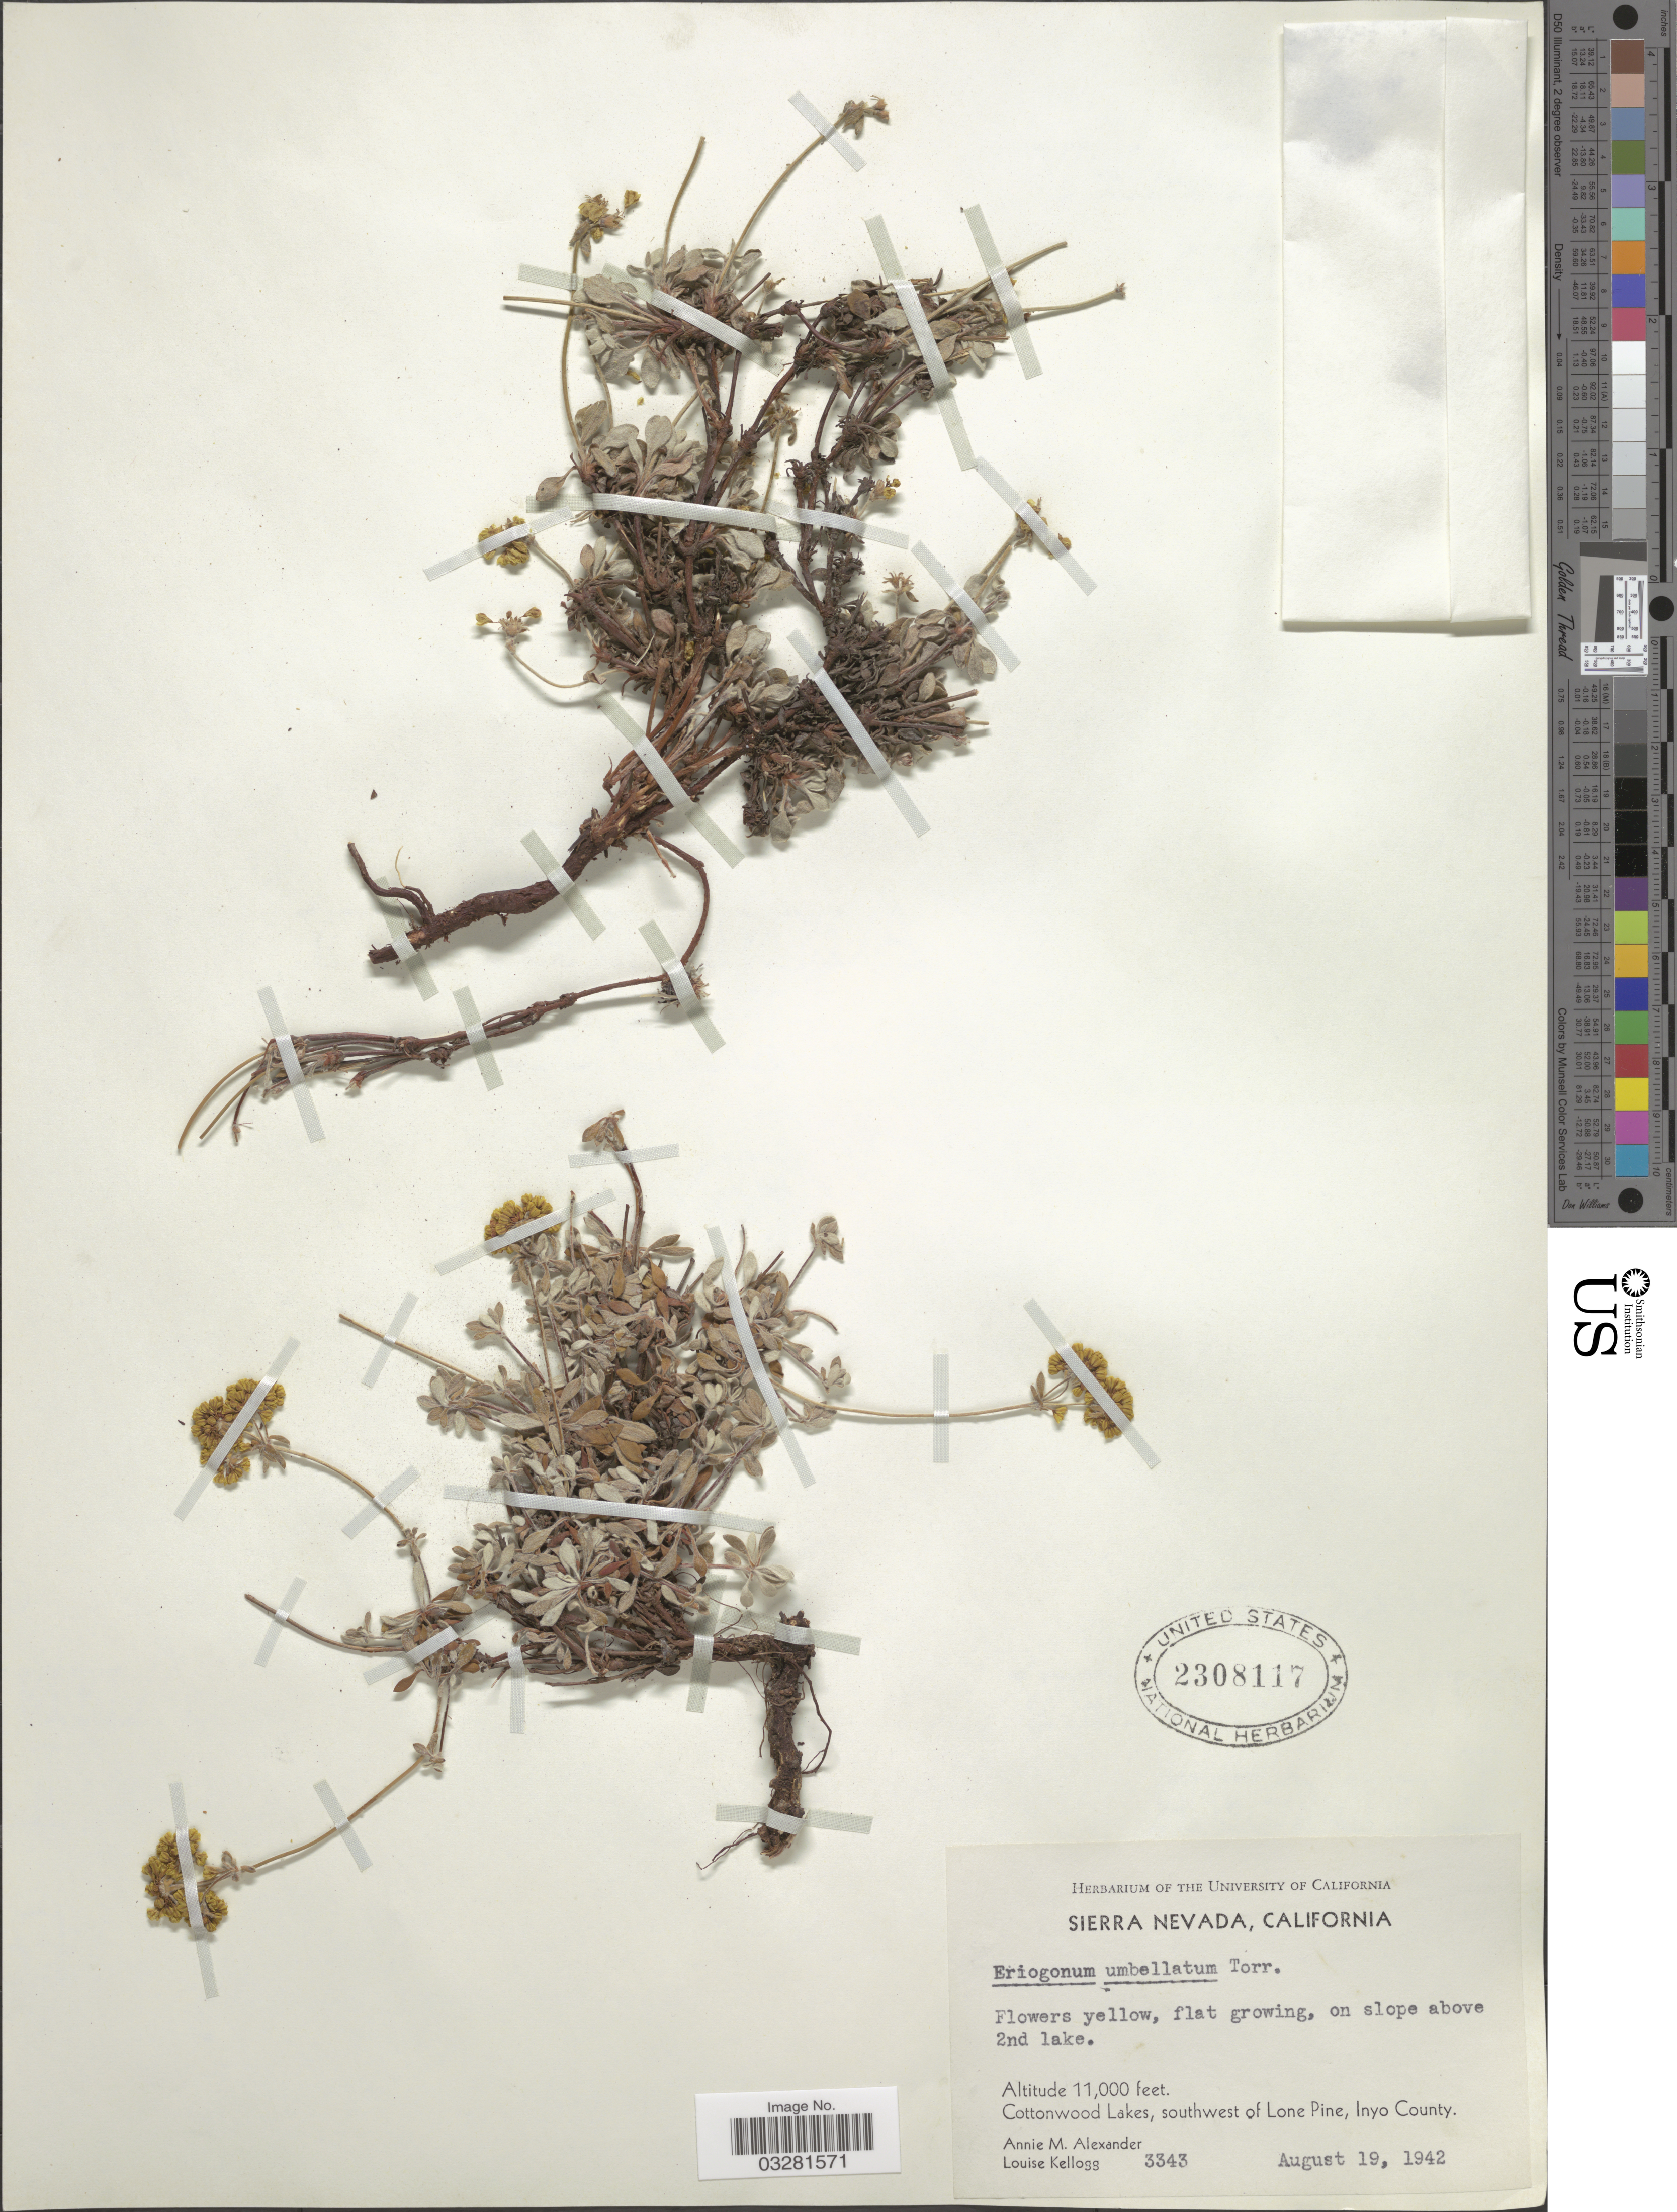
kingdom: Plantae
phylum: Tracheophyta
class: Magnoliopsida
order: Caryophyllales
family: Polygonaceae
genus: Eriogonum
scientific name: Eriogonum umbellatum var. covillei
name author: (Small) Reveal & Munz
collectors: A. M. Alexander & L. Kellogg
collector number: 3343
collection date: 1942-08-19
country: United States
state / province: California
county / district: Inyo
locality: Sierra Nevada. On slope above 2nd lake. Cottonwood Lakes, southwest of Lone Pine, Inyo County.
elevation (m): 3353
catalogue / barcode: US 2308117